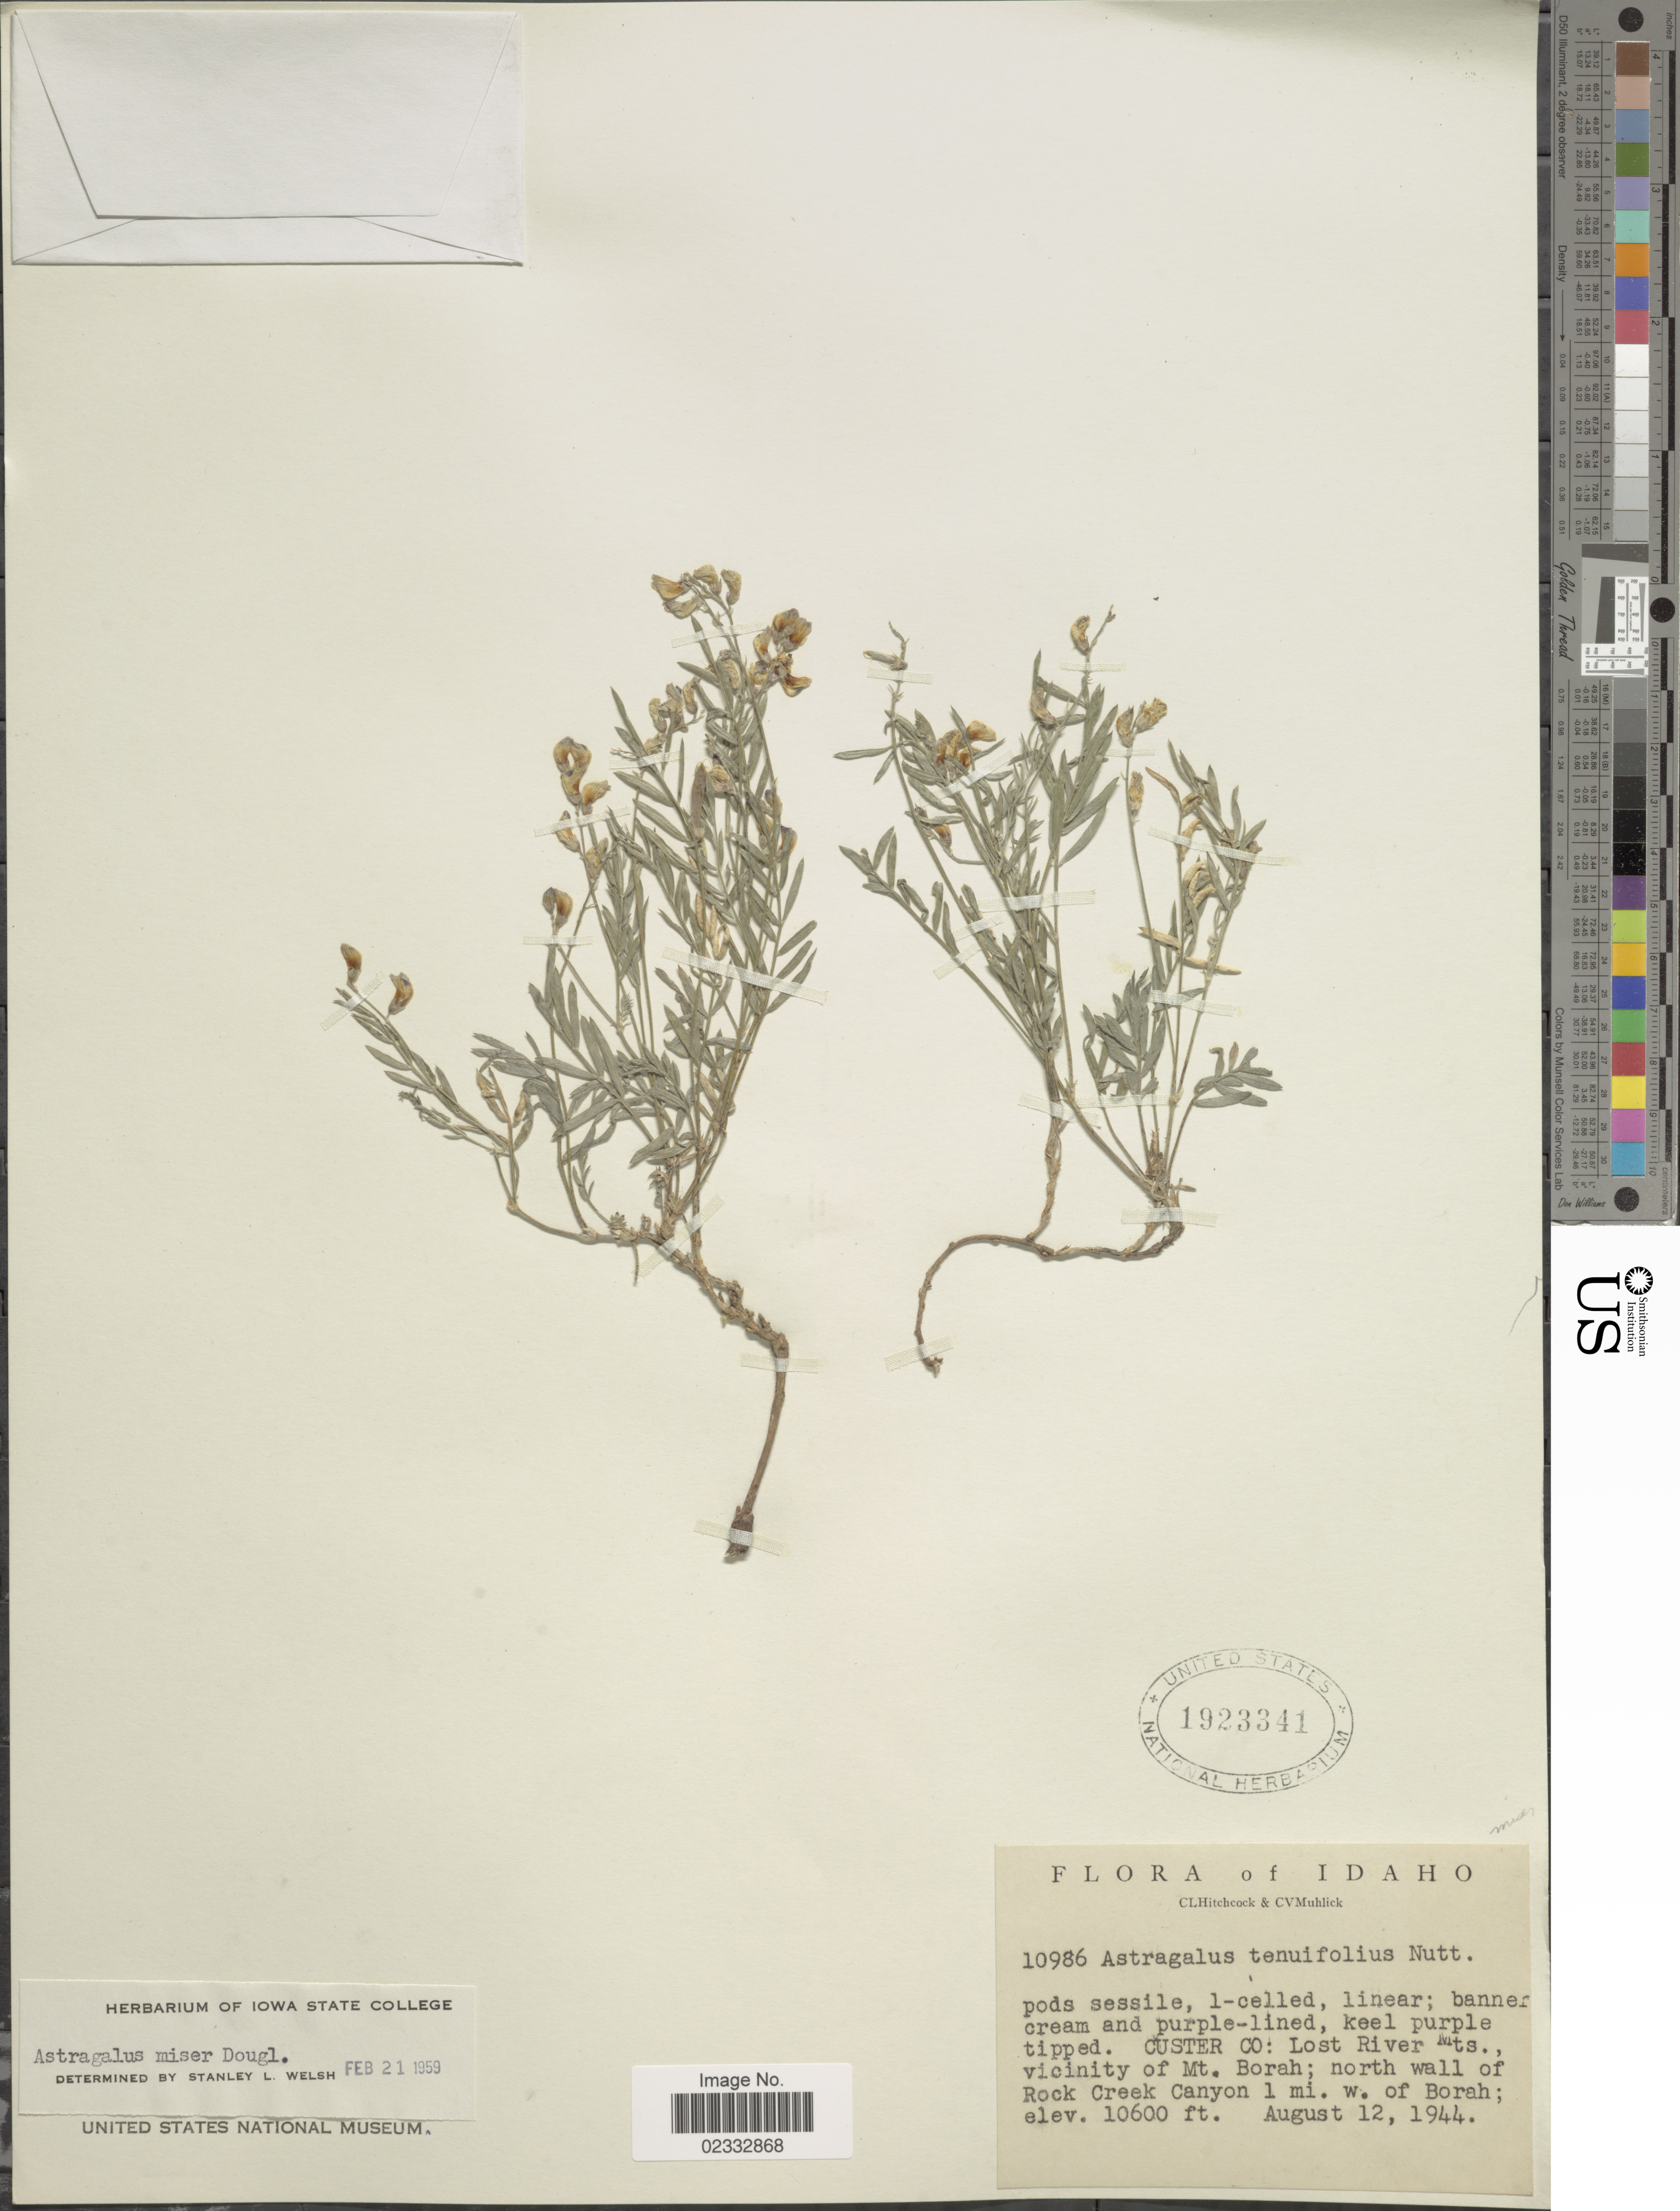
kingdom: Plantae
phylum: Tracheophyta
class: Magnoliopsida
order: Fabales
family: Fabaceae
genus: Astragalus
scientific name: Astragalus miser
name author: Douglas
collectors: C. L. Hitchcock & C. V. Muhlick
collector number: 10986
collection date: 1944-08-12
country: United States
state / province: Idaho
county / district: Custer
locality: Lost River Mts., vicinity of Mt. Borah; north wall of Rock Creek Canyon 1 mi. w. of Borah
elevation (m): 3231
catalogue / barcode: US 1923341